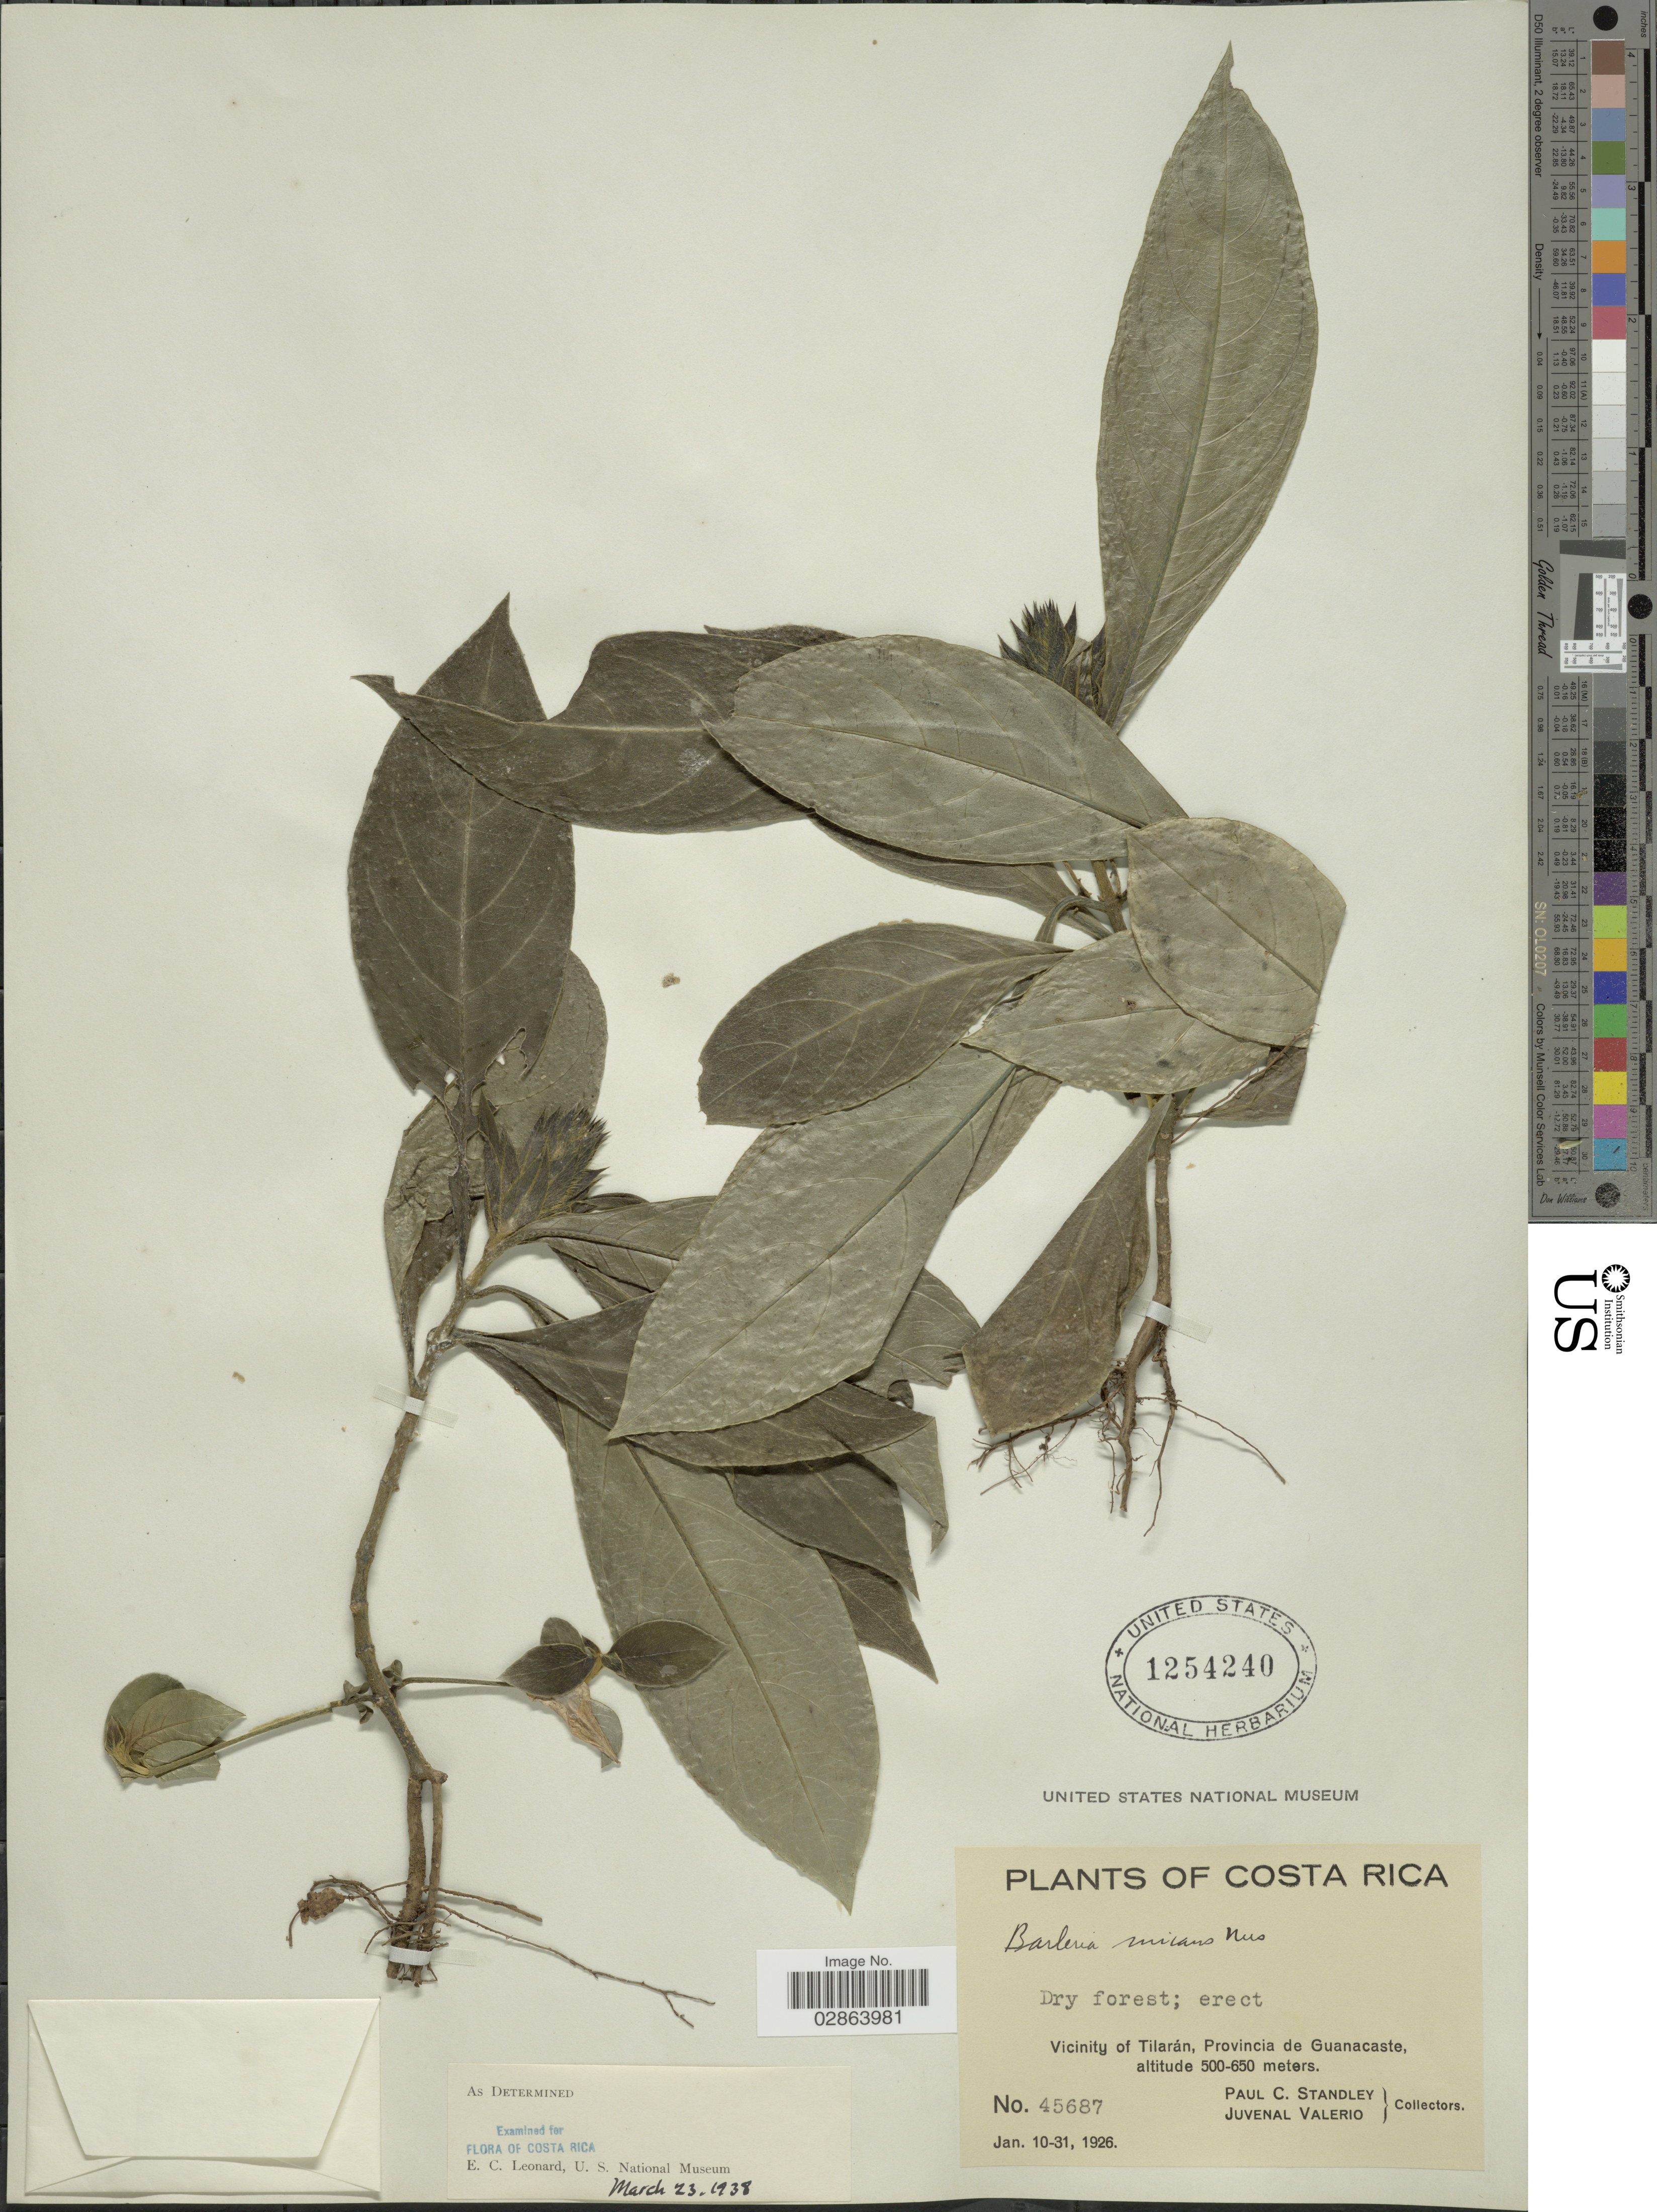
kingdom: Plantae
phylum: Tracheophyta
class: Magnoliopsida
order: Lamiales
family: Acanthaceae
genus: Barleria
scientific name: Barleria oenotheroides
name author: Dum. Cours.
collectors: P. C. Standley & J. Valerio R.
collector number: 45687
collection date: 1926-01-10/1926-01-31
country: Costa Rica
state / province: Guanacaste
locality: Vicinity of Tilarán. Provincia de Guanacaste.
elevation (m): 500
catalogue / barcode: US 1254240